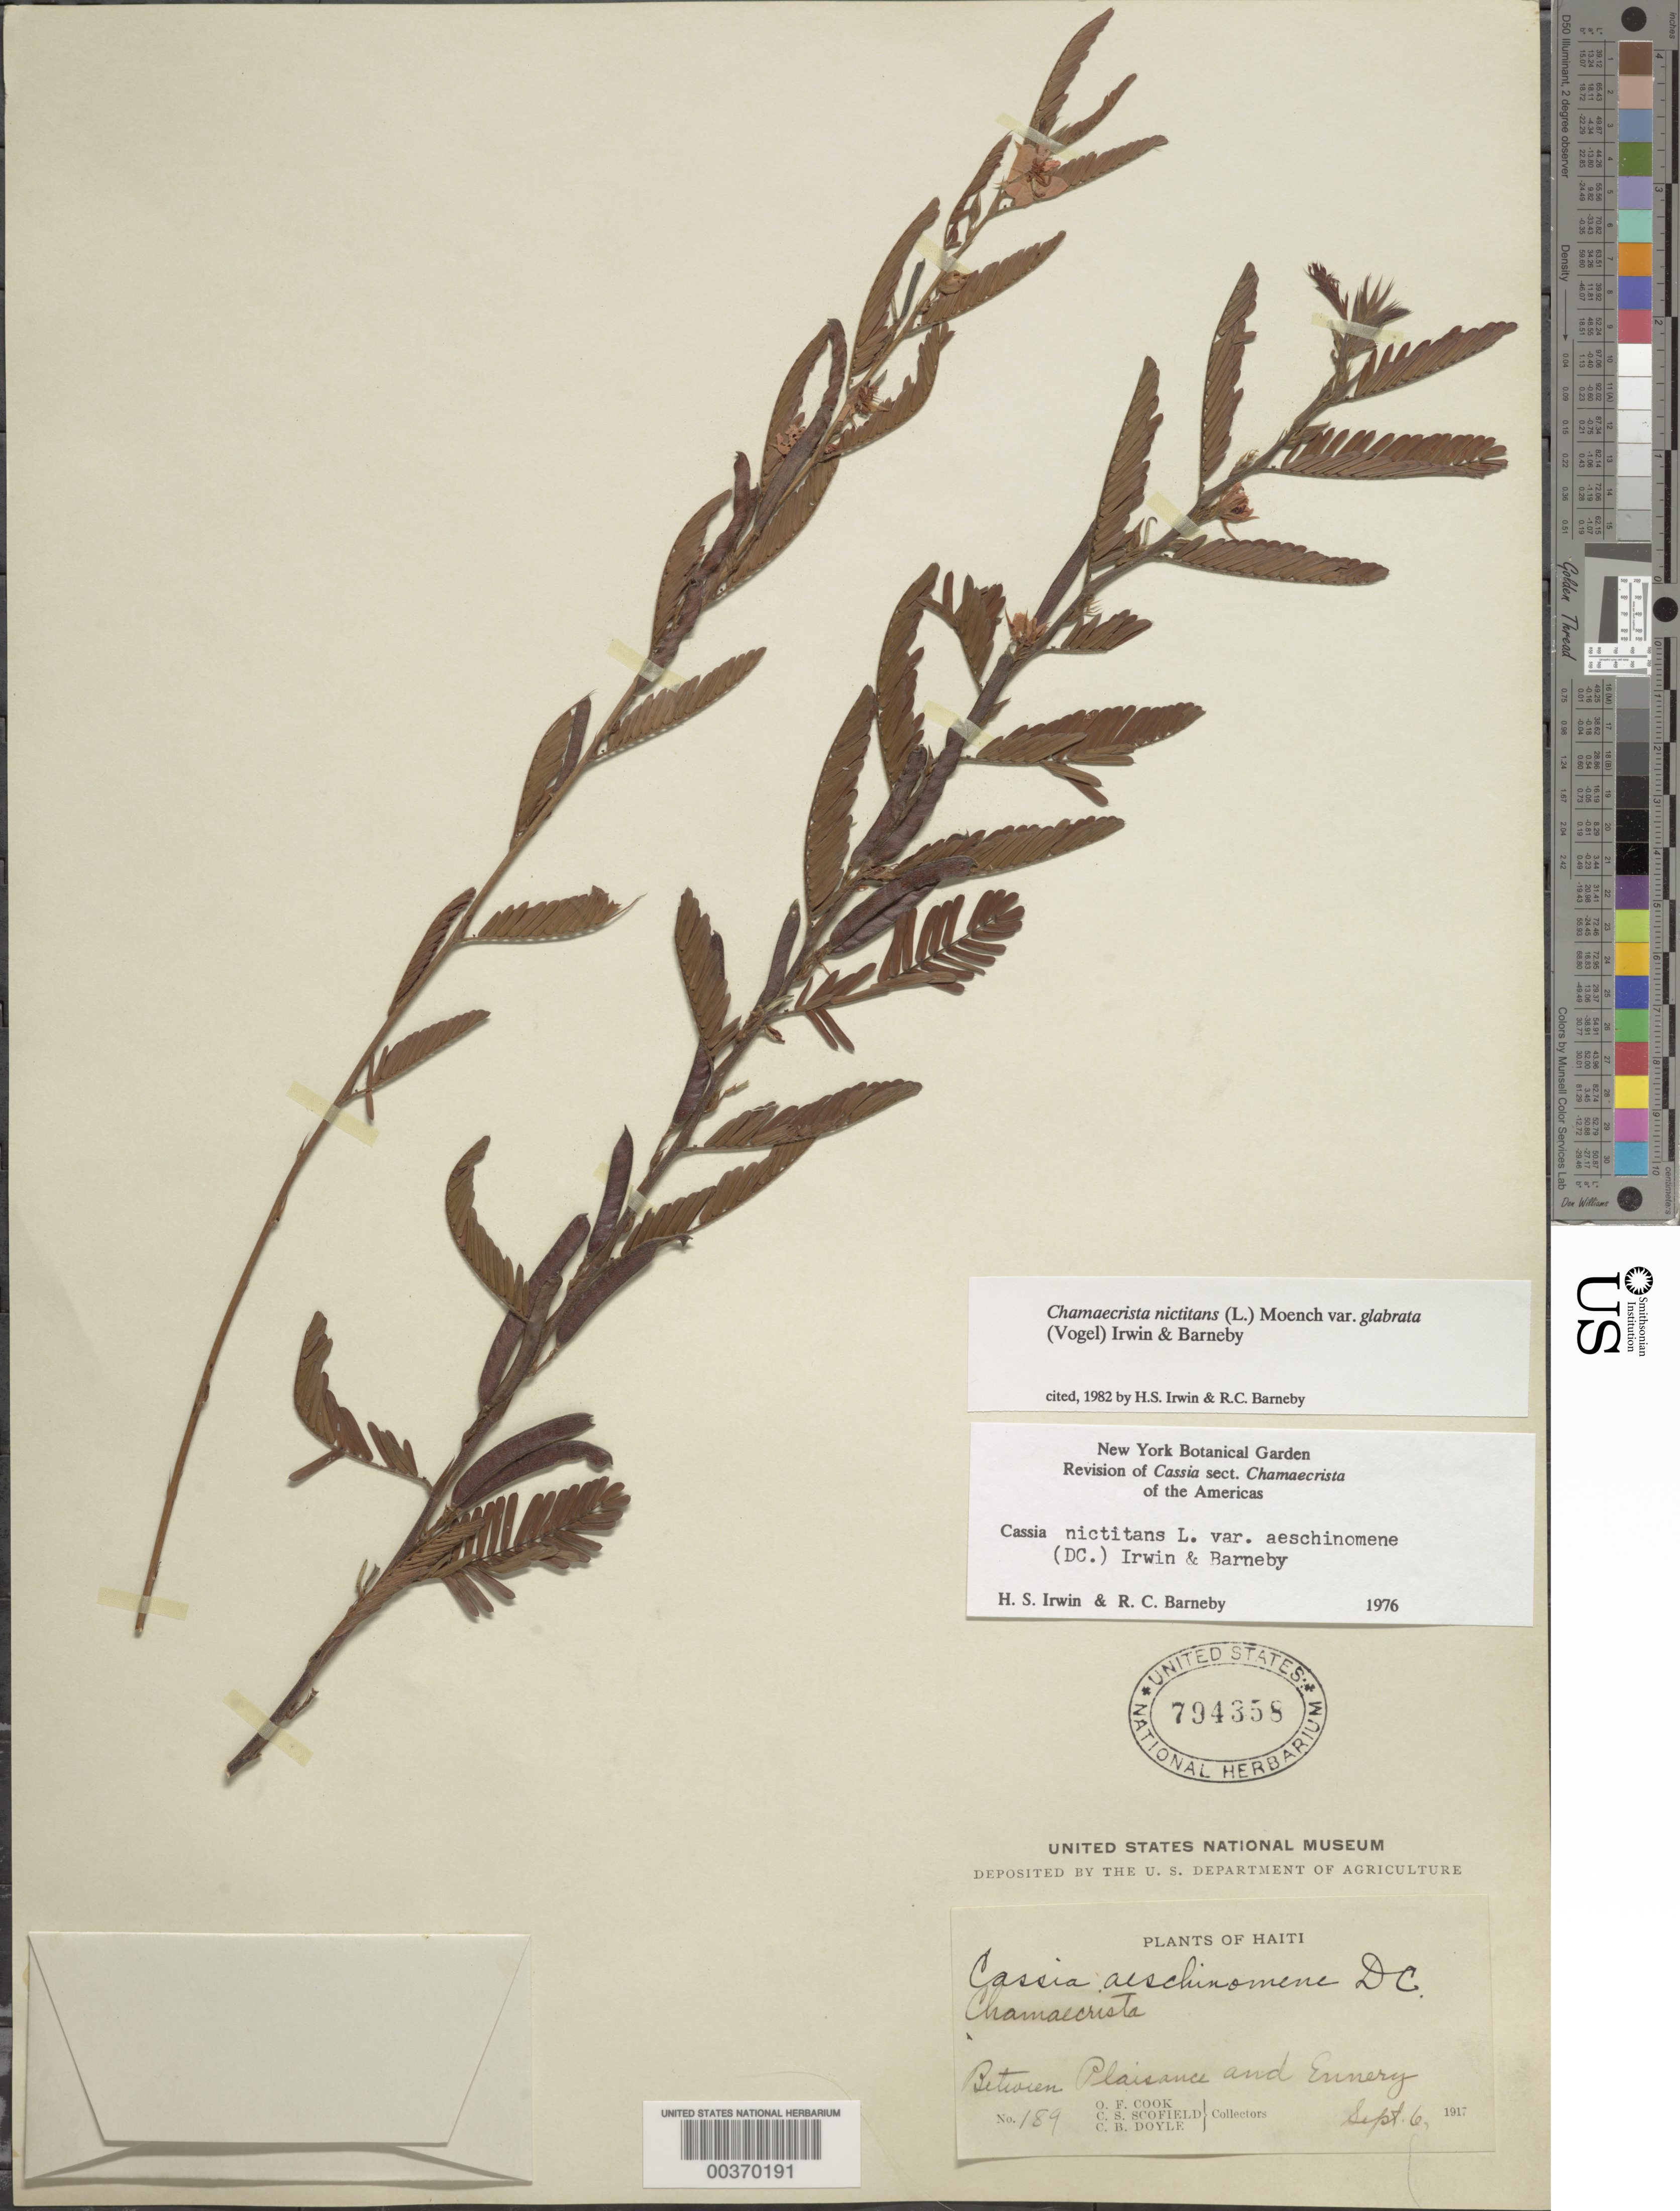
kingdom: Plantae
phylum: Tracheophyta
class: Magnoliopsida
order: Fabales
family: Fabaceae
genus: Chamaecrista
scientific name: Chamaecrista nictitans var. glabrata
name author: (Vogel) H.S. Irwin & Barneby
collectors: O. F. Cook, C. Scofield & C. Doyle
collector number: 189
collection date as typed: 06 Sep 1917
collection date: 1917-09-06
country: Haiti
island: Hispaniola Island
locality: Between plaisance and ennery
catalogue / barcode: US 794358